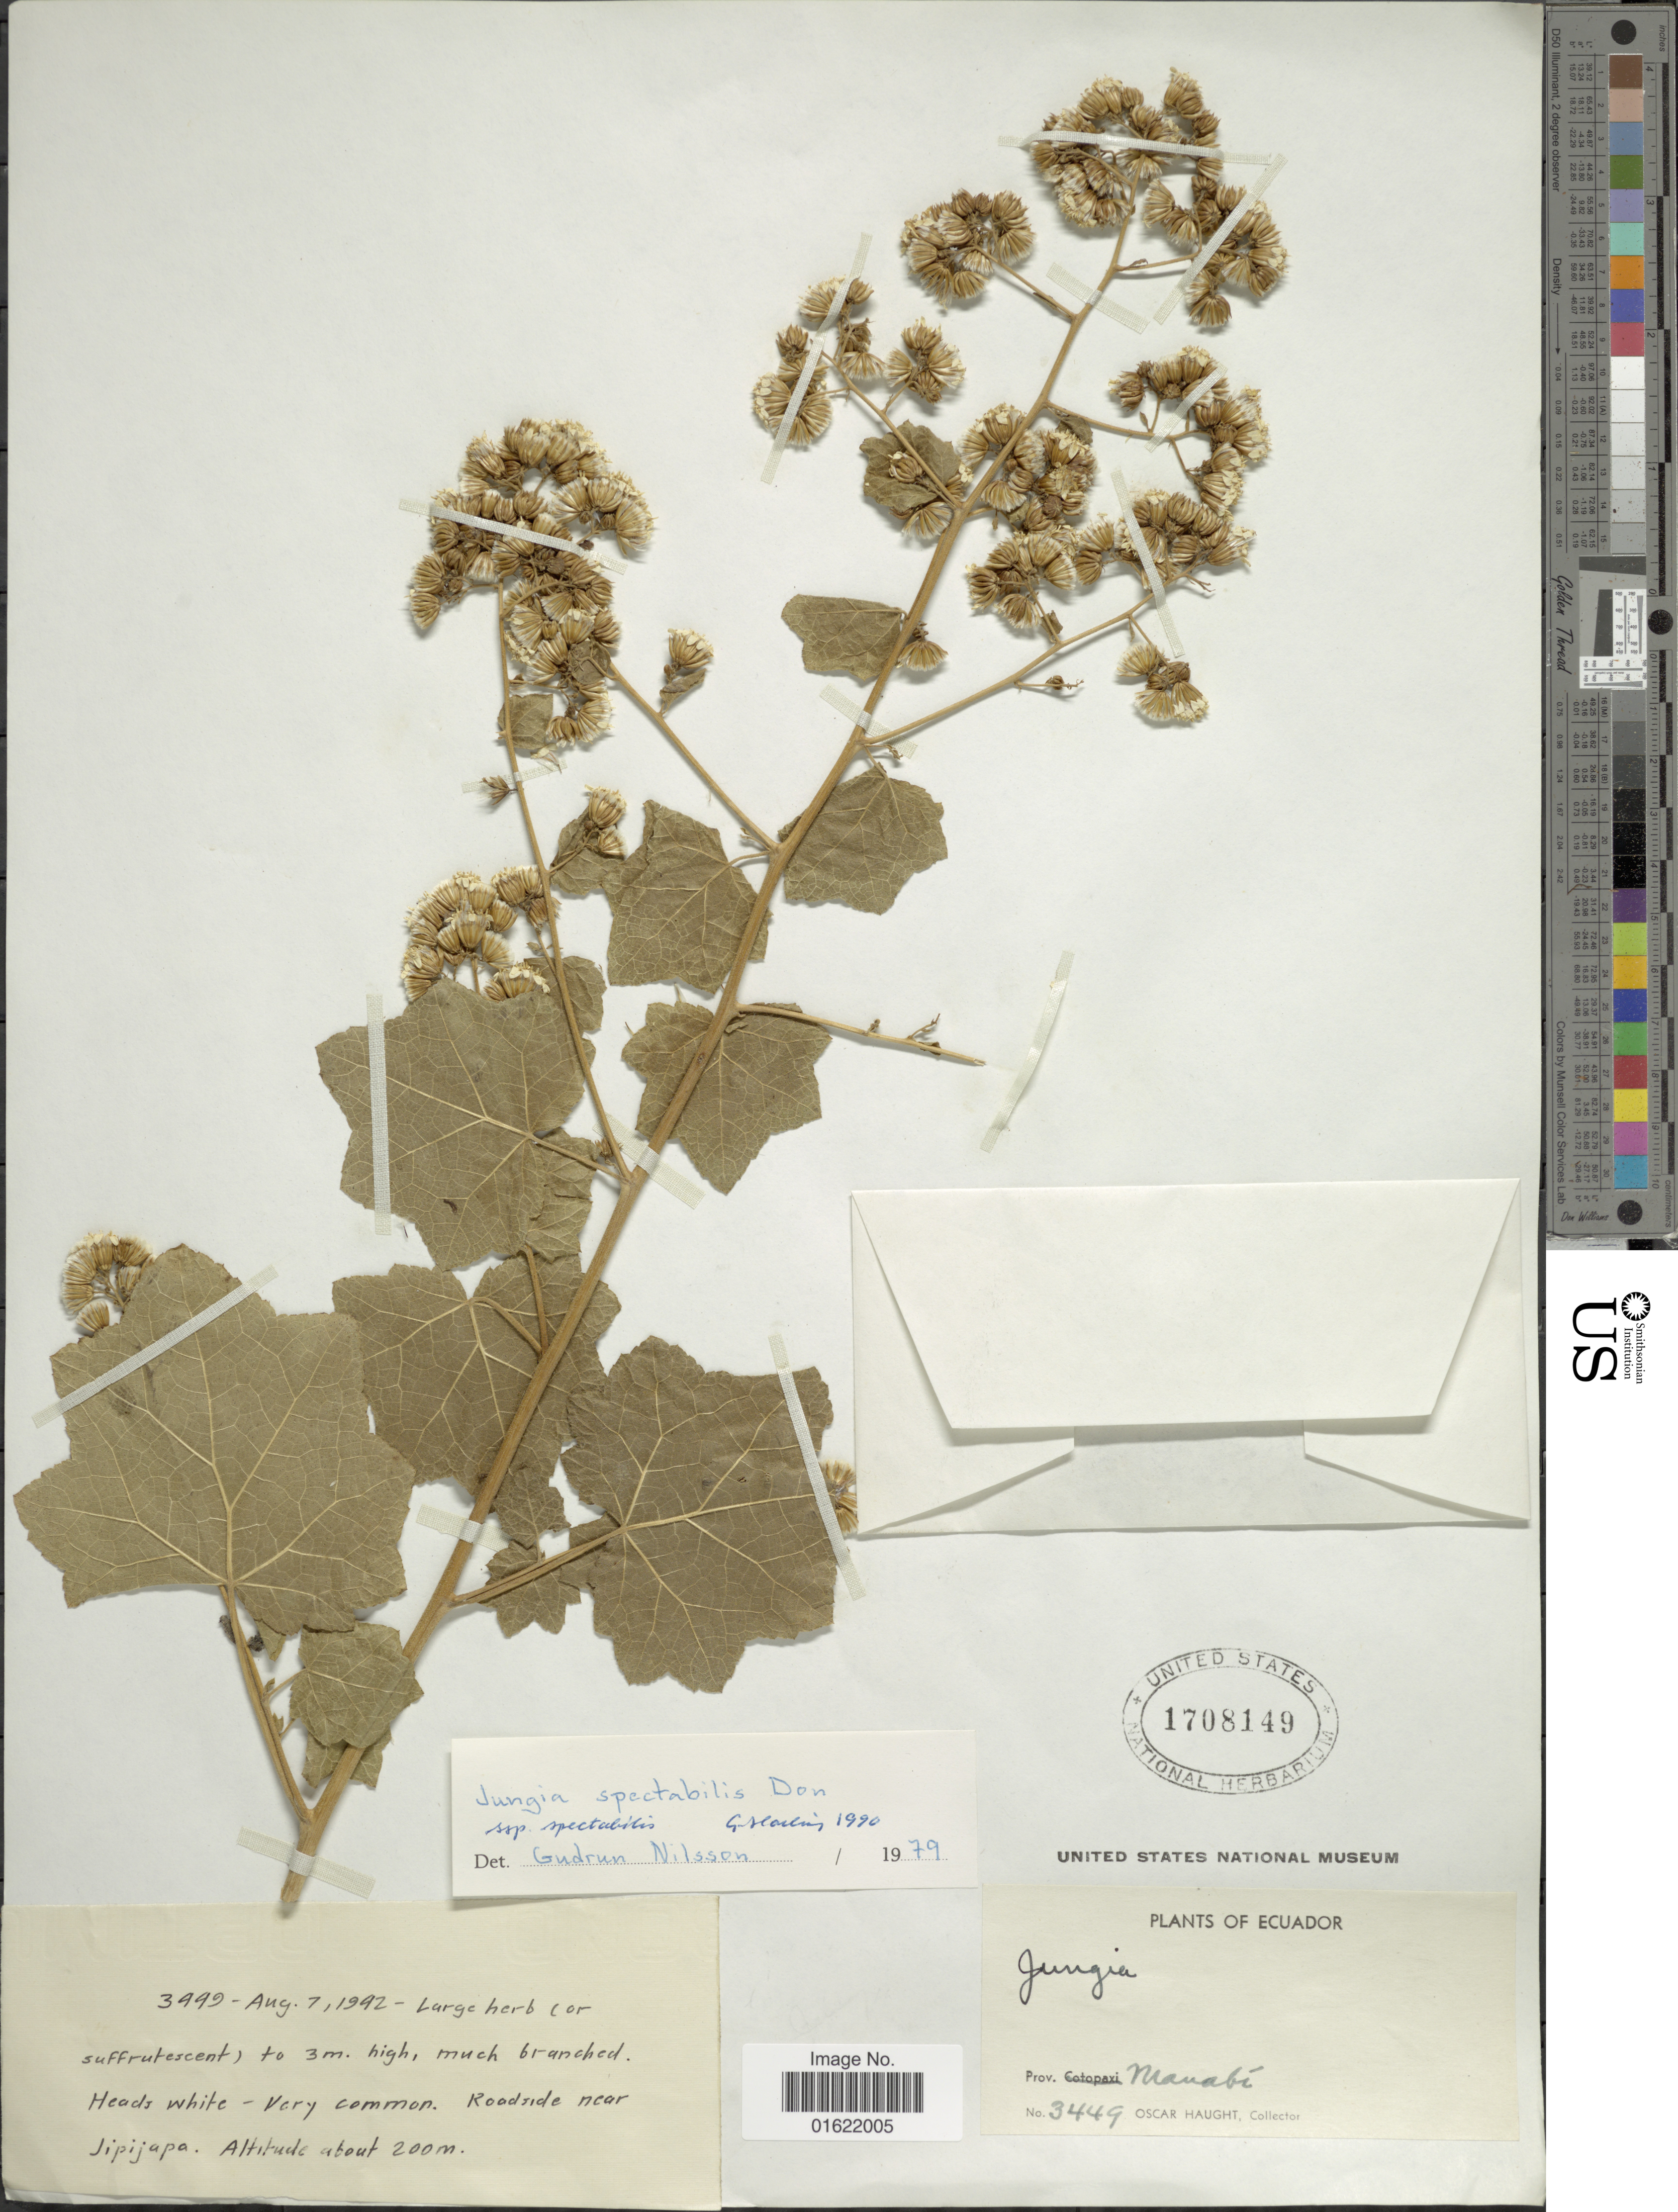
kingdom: Plantae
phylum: Tracheophyta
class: Magnoliopsida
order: Asterales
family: Asteraceae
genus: Jungia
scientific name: Jungia spectabilis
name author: D. Don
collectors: O. L. Haught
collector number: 3449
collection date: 1942-08-07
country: Ecuador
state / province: Manabí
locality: Roadside near Jipijapa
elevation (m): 200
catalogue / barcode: US 1708149